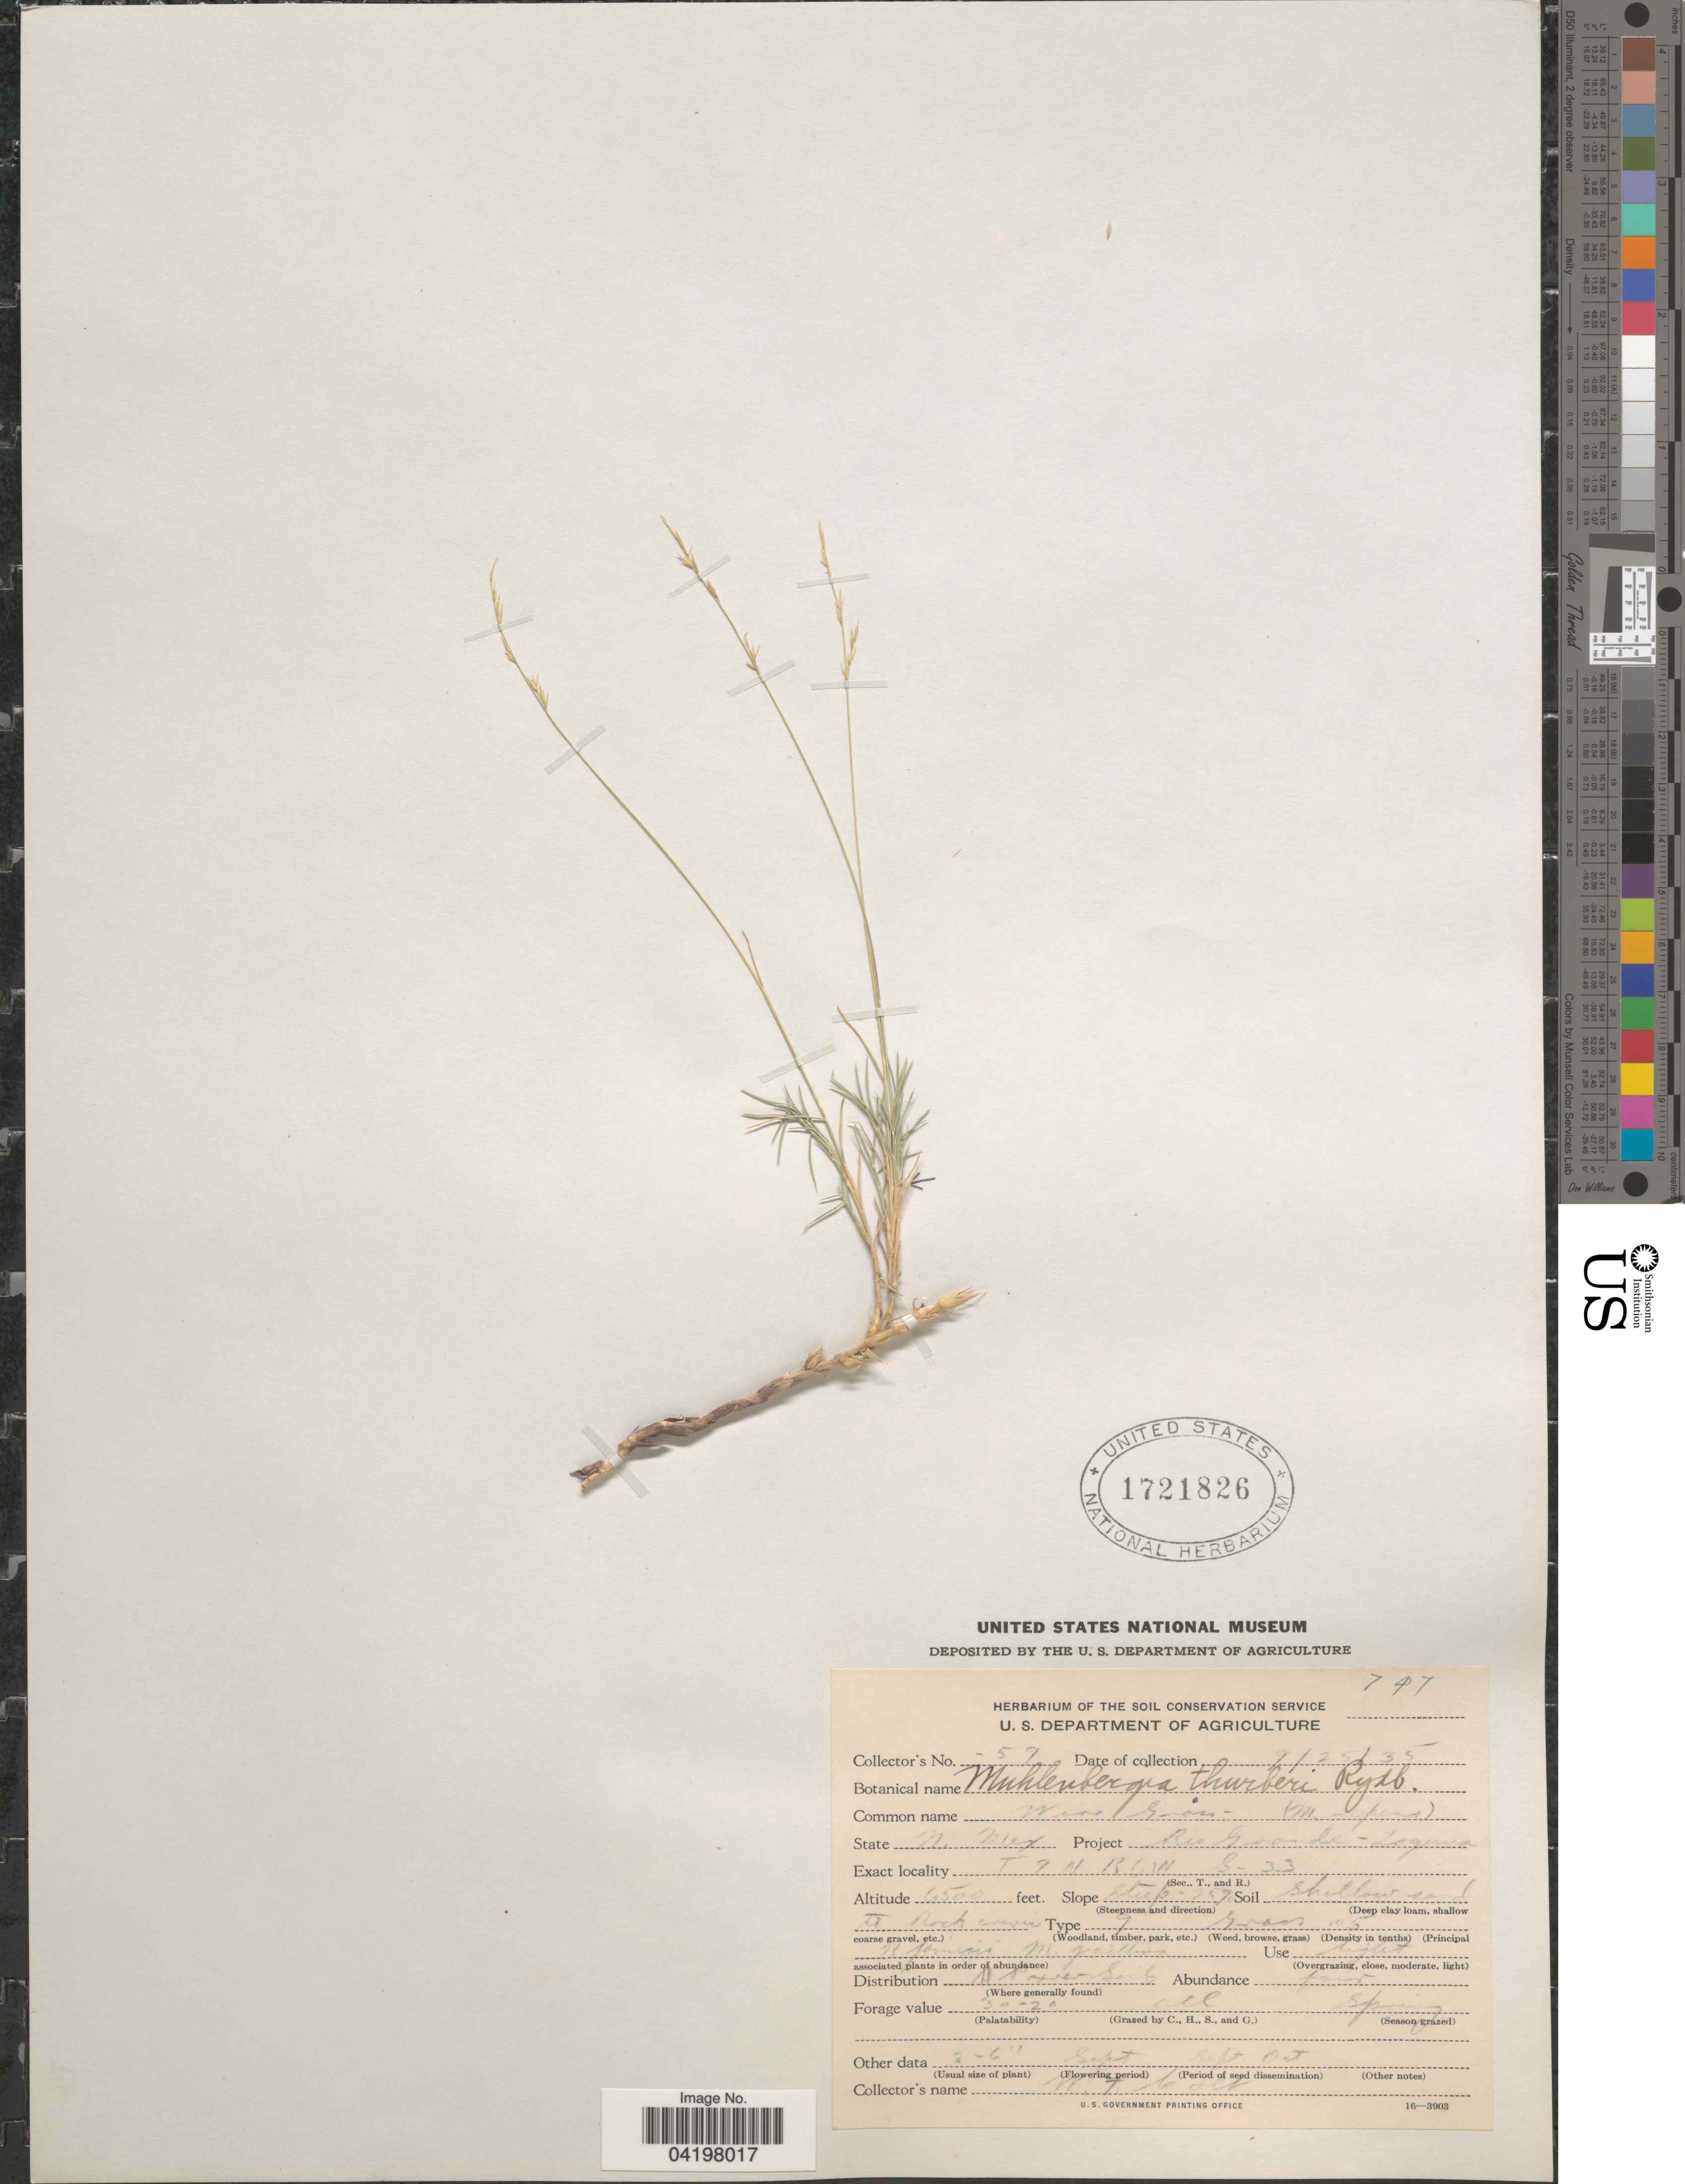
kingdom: Plantae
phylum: Tracheophyta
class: Liliopsida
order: Poales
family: Poaceae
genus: Muhlenbergia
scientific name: Muhlenbergia thurberi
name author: (Scribn.) Rydb.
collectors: W. Colt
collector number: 57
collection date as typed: Transcribed d/m/y: 25/9/35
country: United States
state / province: New Mexico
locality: Project Rio Grande - Laguna. T 9 N R 6 W S- 33. Slope Steep - 25%.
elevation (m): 1981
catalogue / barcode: US 1721826